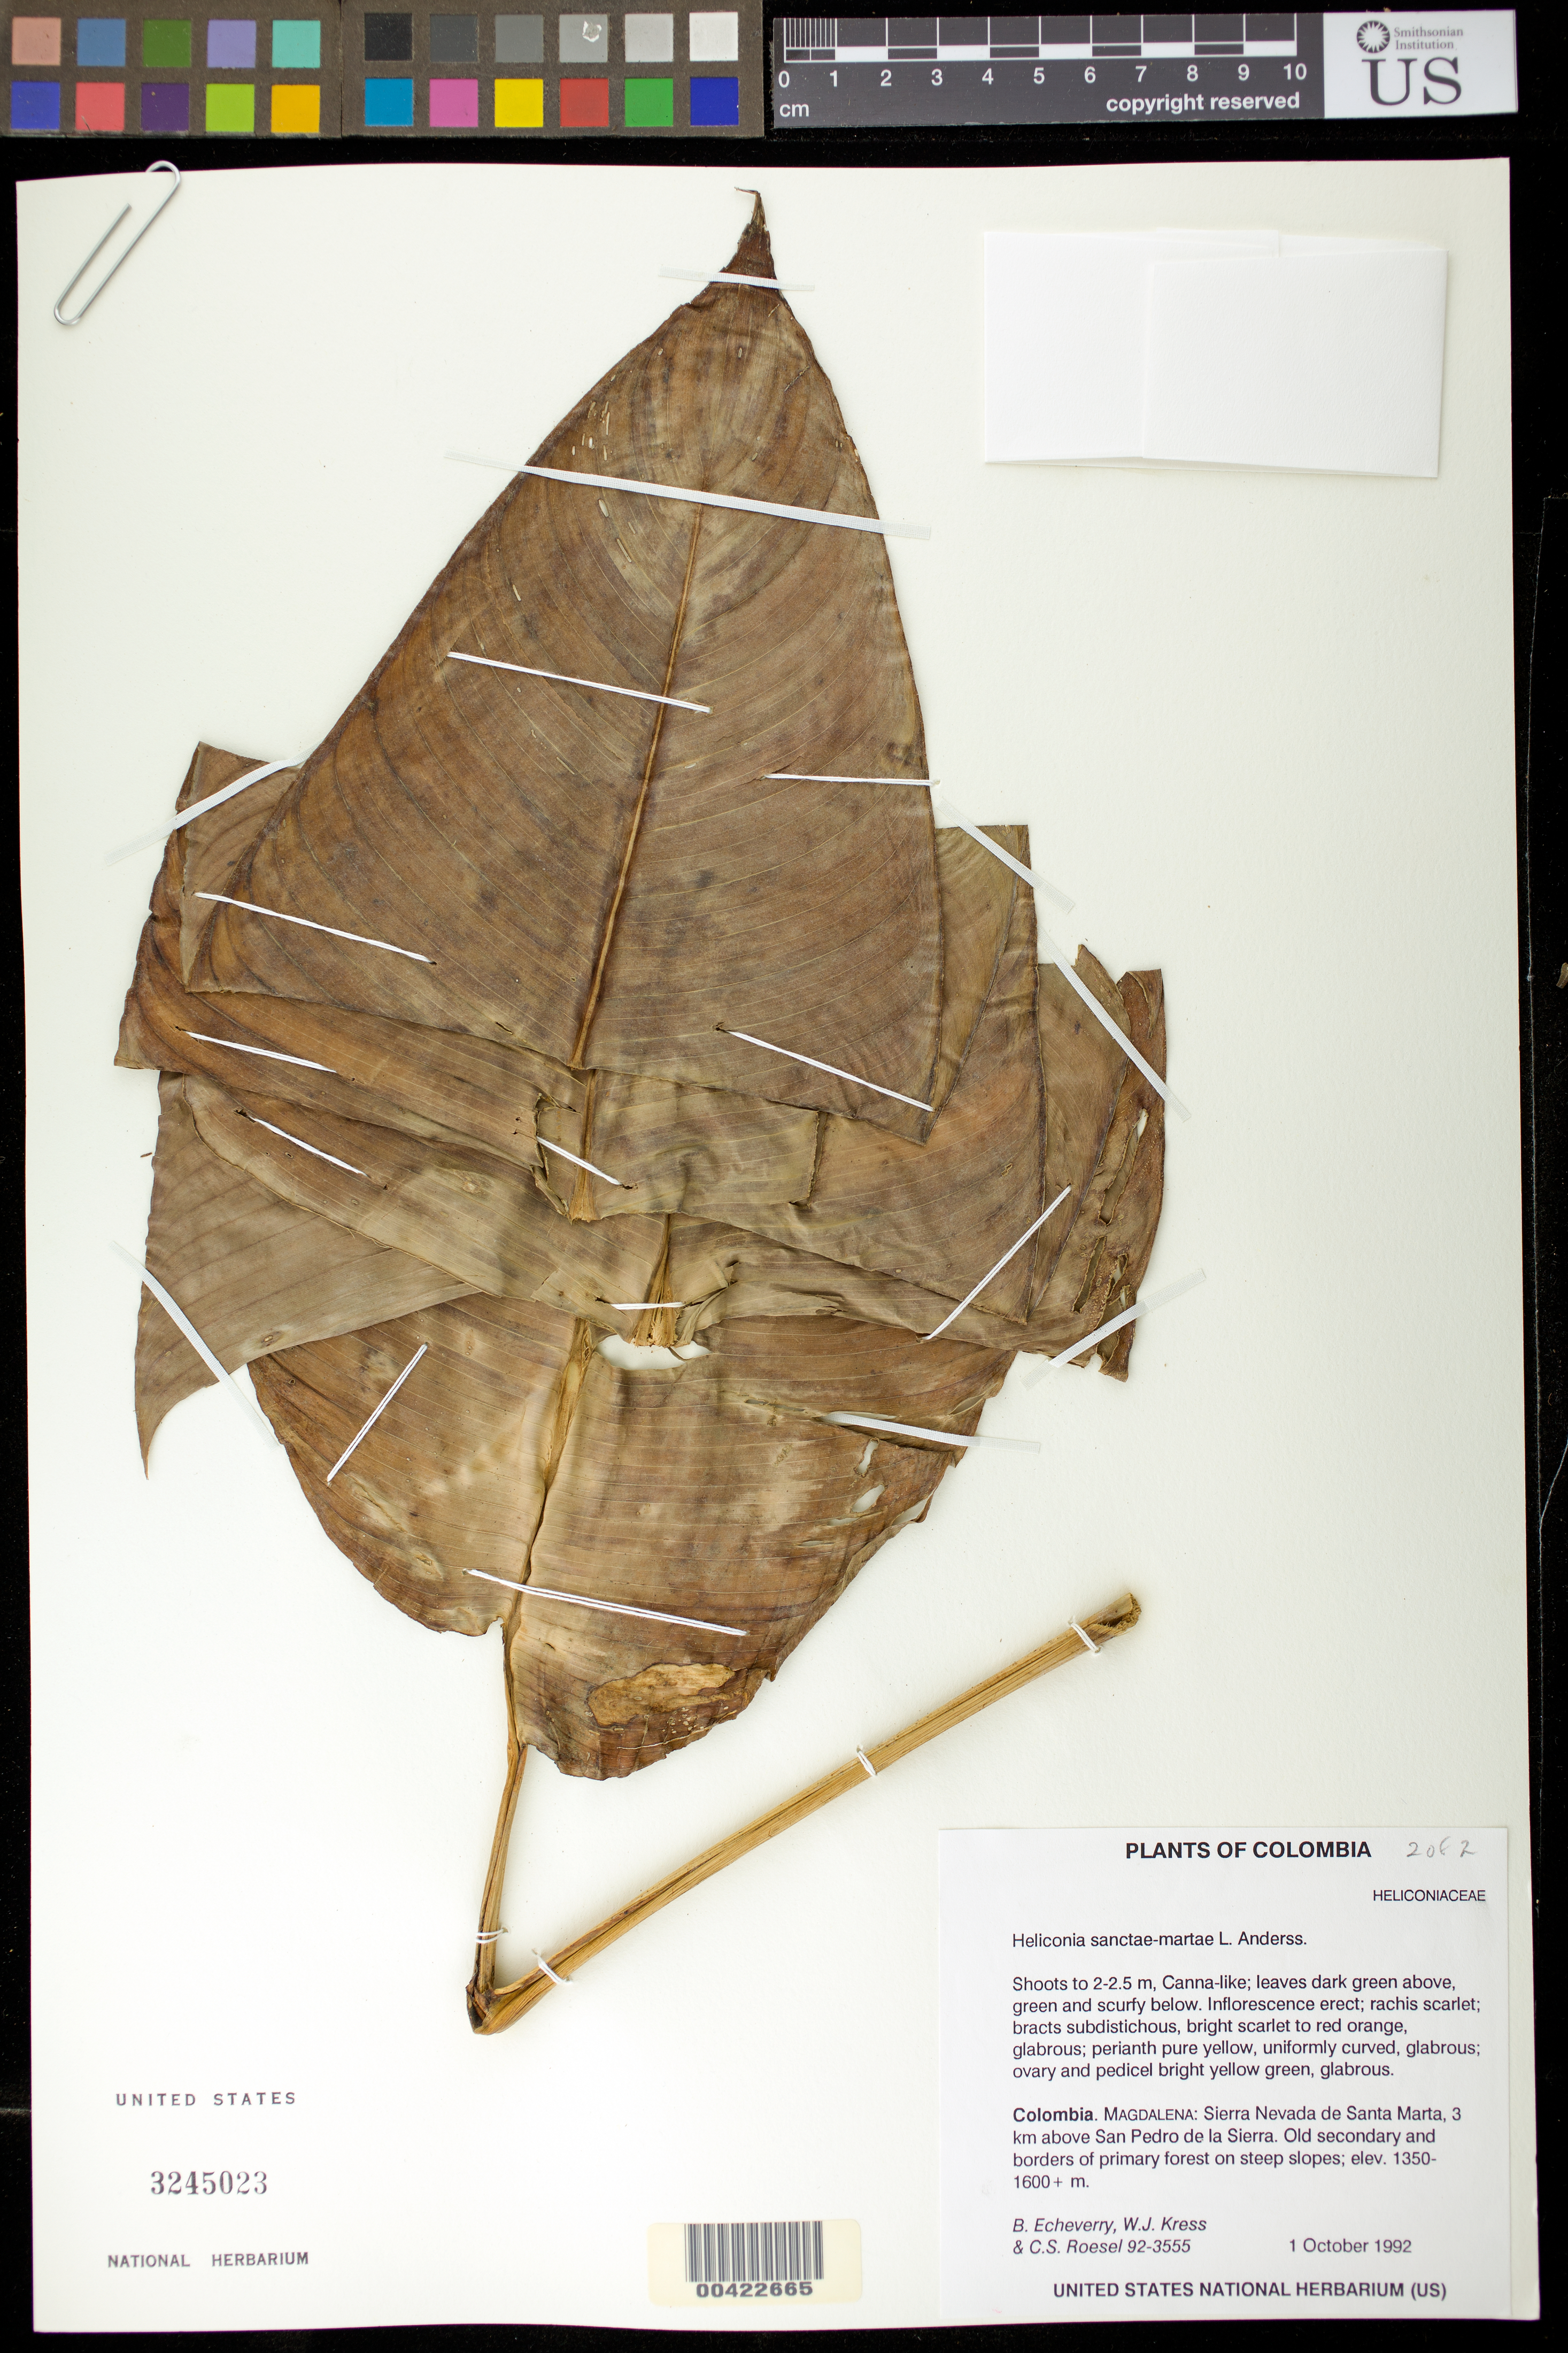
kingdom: Plantae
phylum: Tracheophyta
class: Liliopsida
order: Zingiberales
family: Heliconiaceae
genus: Heliconia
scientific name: Heliconia sanctae-martae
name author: L. Andersson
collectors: B. Echeverry, W. J. Kress & C. S. Roesel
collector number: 92-3555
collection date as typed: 01 Oct 1992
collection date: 1992-10-01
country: Colombia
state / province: Magdalena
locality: Sierra Nevada de Santa Marta.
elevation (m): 1350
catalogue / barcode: US 3245023